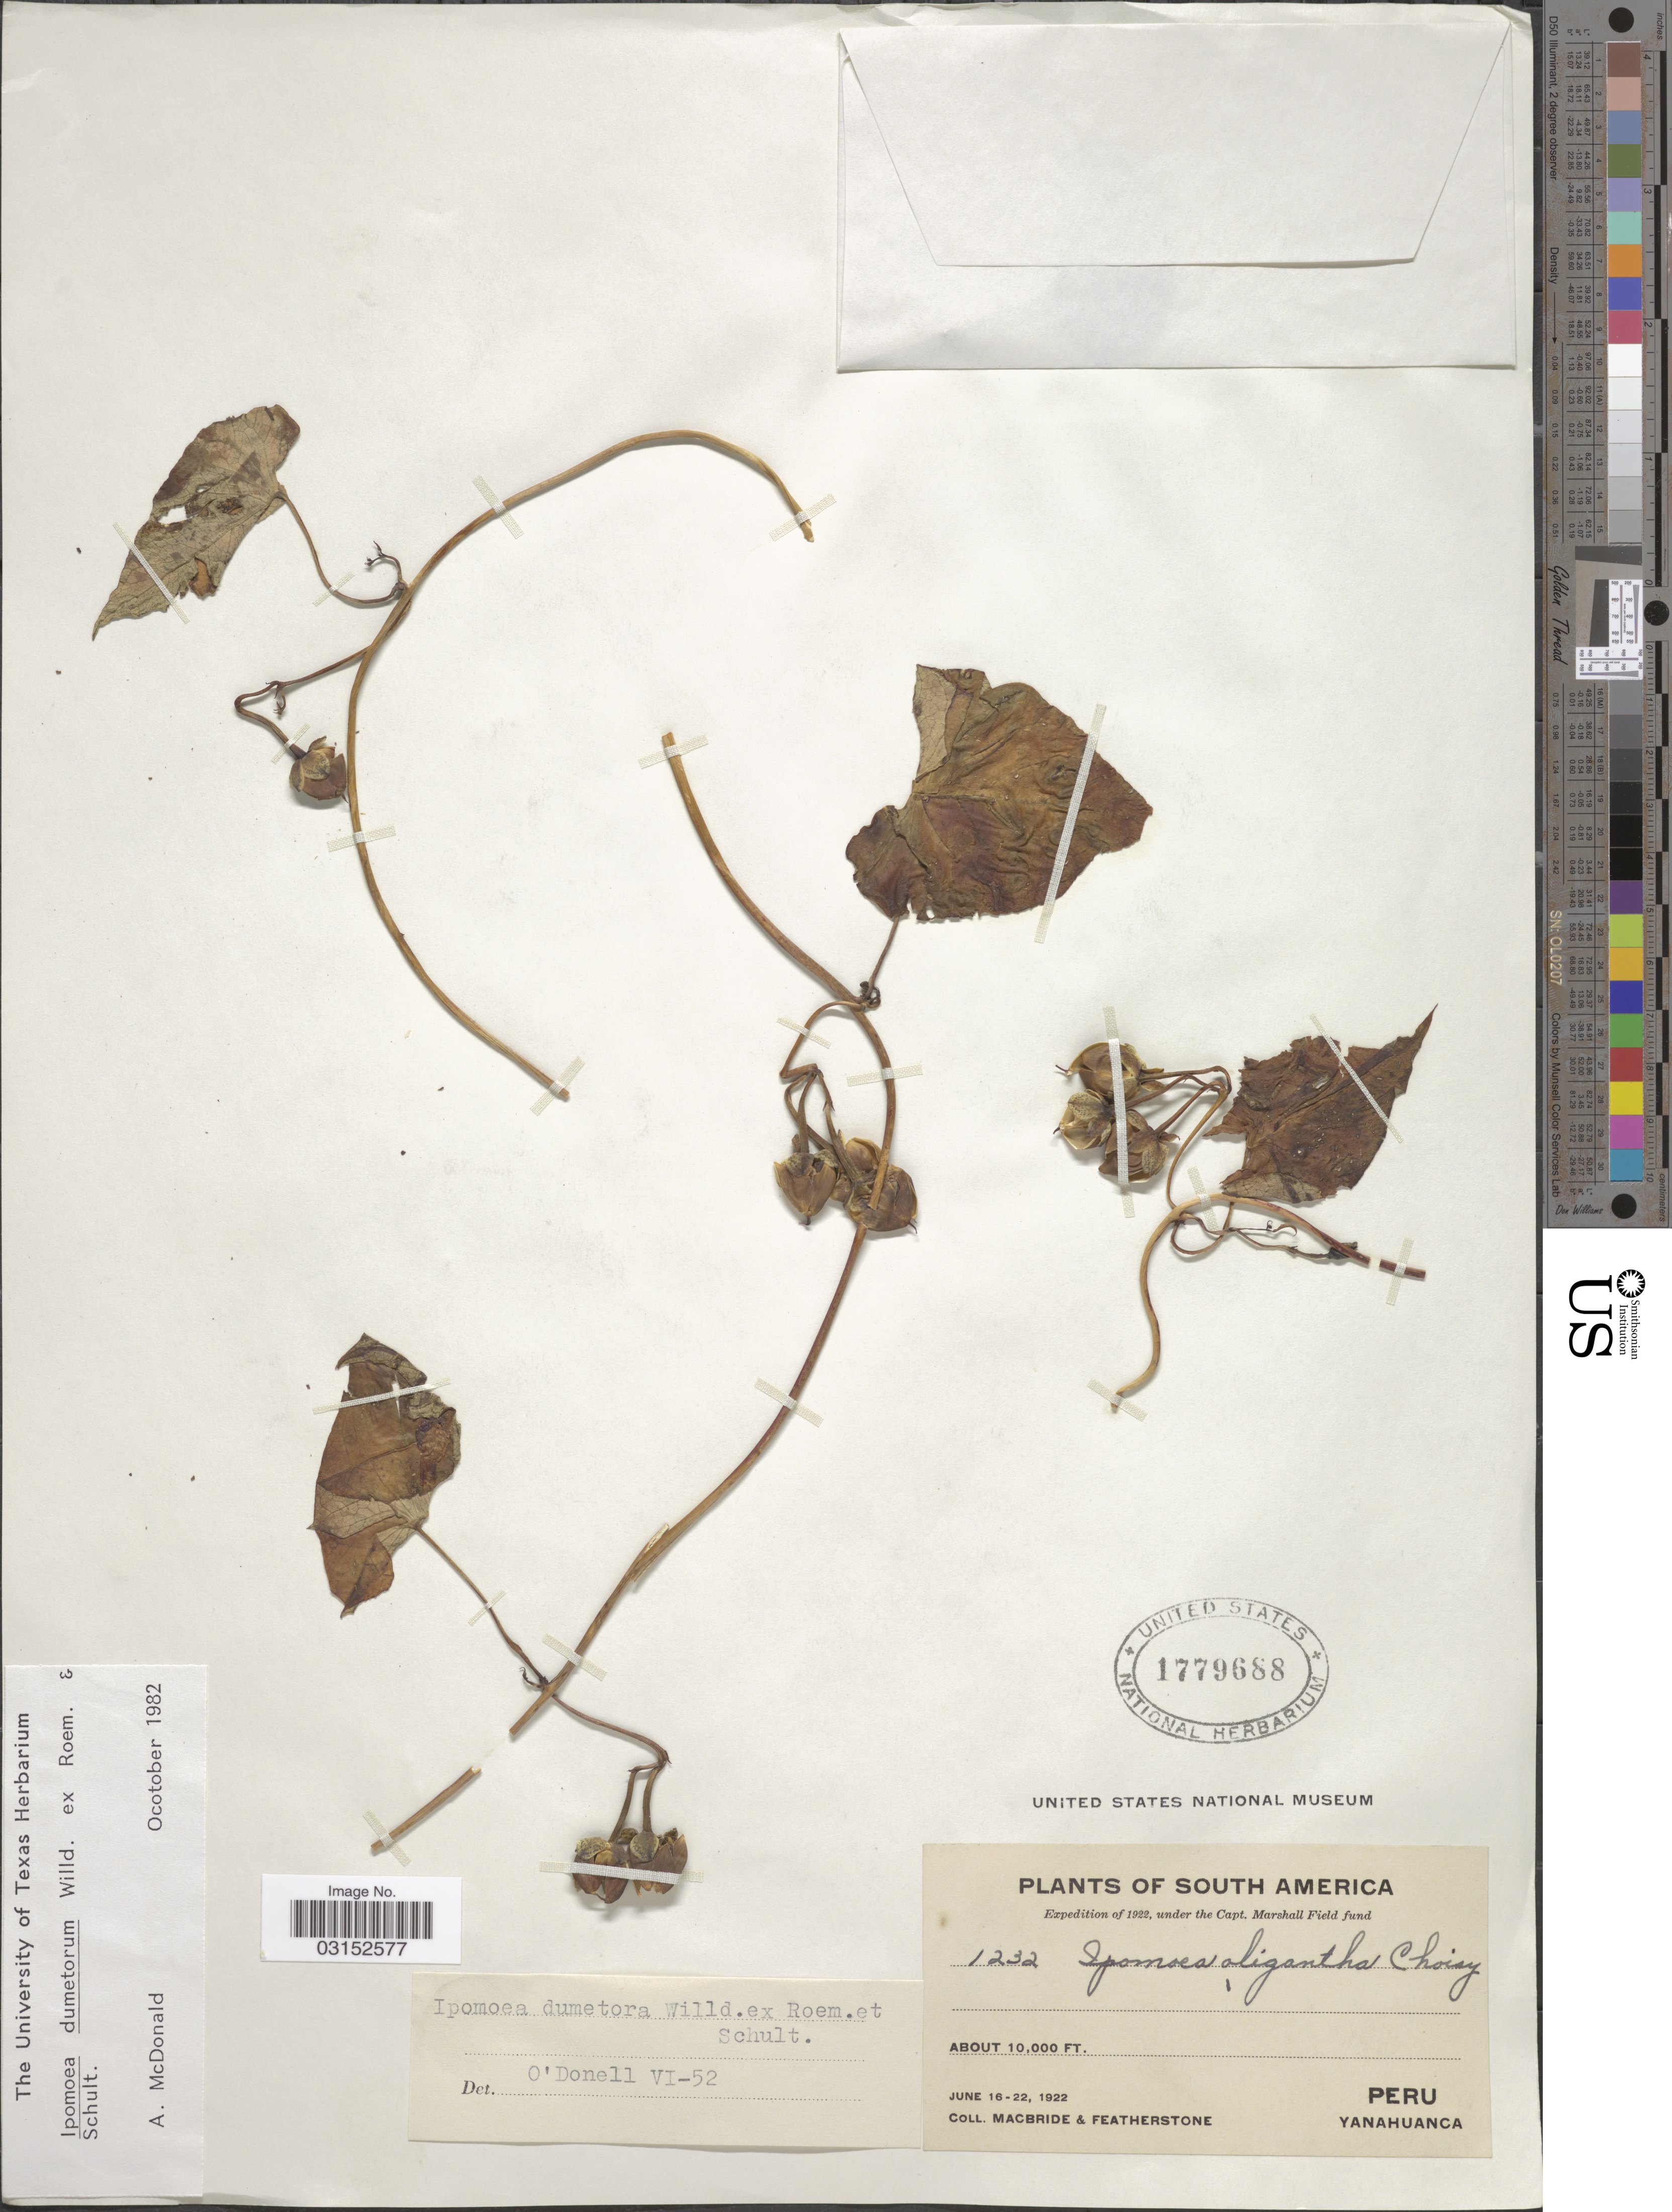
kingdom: Plantae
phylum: Tracheophyta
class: Magnoliopsida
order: Solanales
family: Convolvulaceae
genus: Ipomoea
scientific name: Ipomoea dumetorum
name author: Willd.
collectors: Macbride, -- & -. Featherstone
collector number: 1232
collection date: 1922-06-16/1922-06-22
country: Peru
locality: Yanahuanca.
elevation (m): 3048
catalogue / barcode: US 1779688